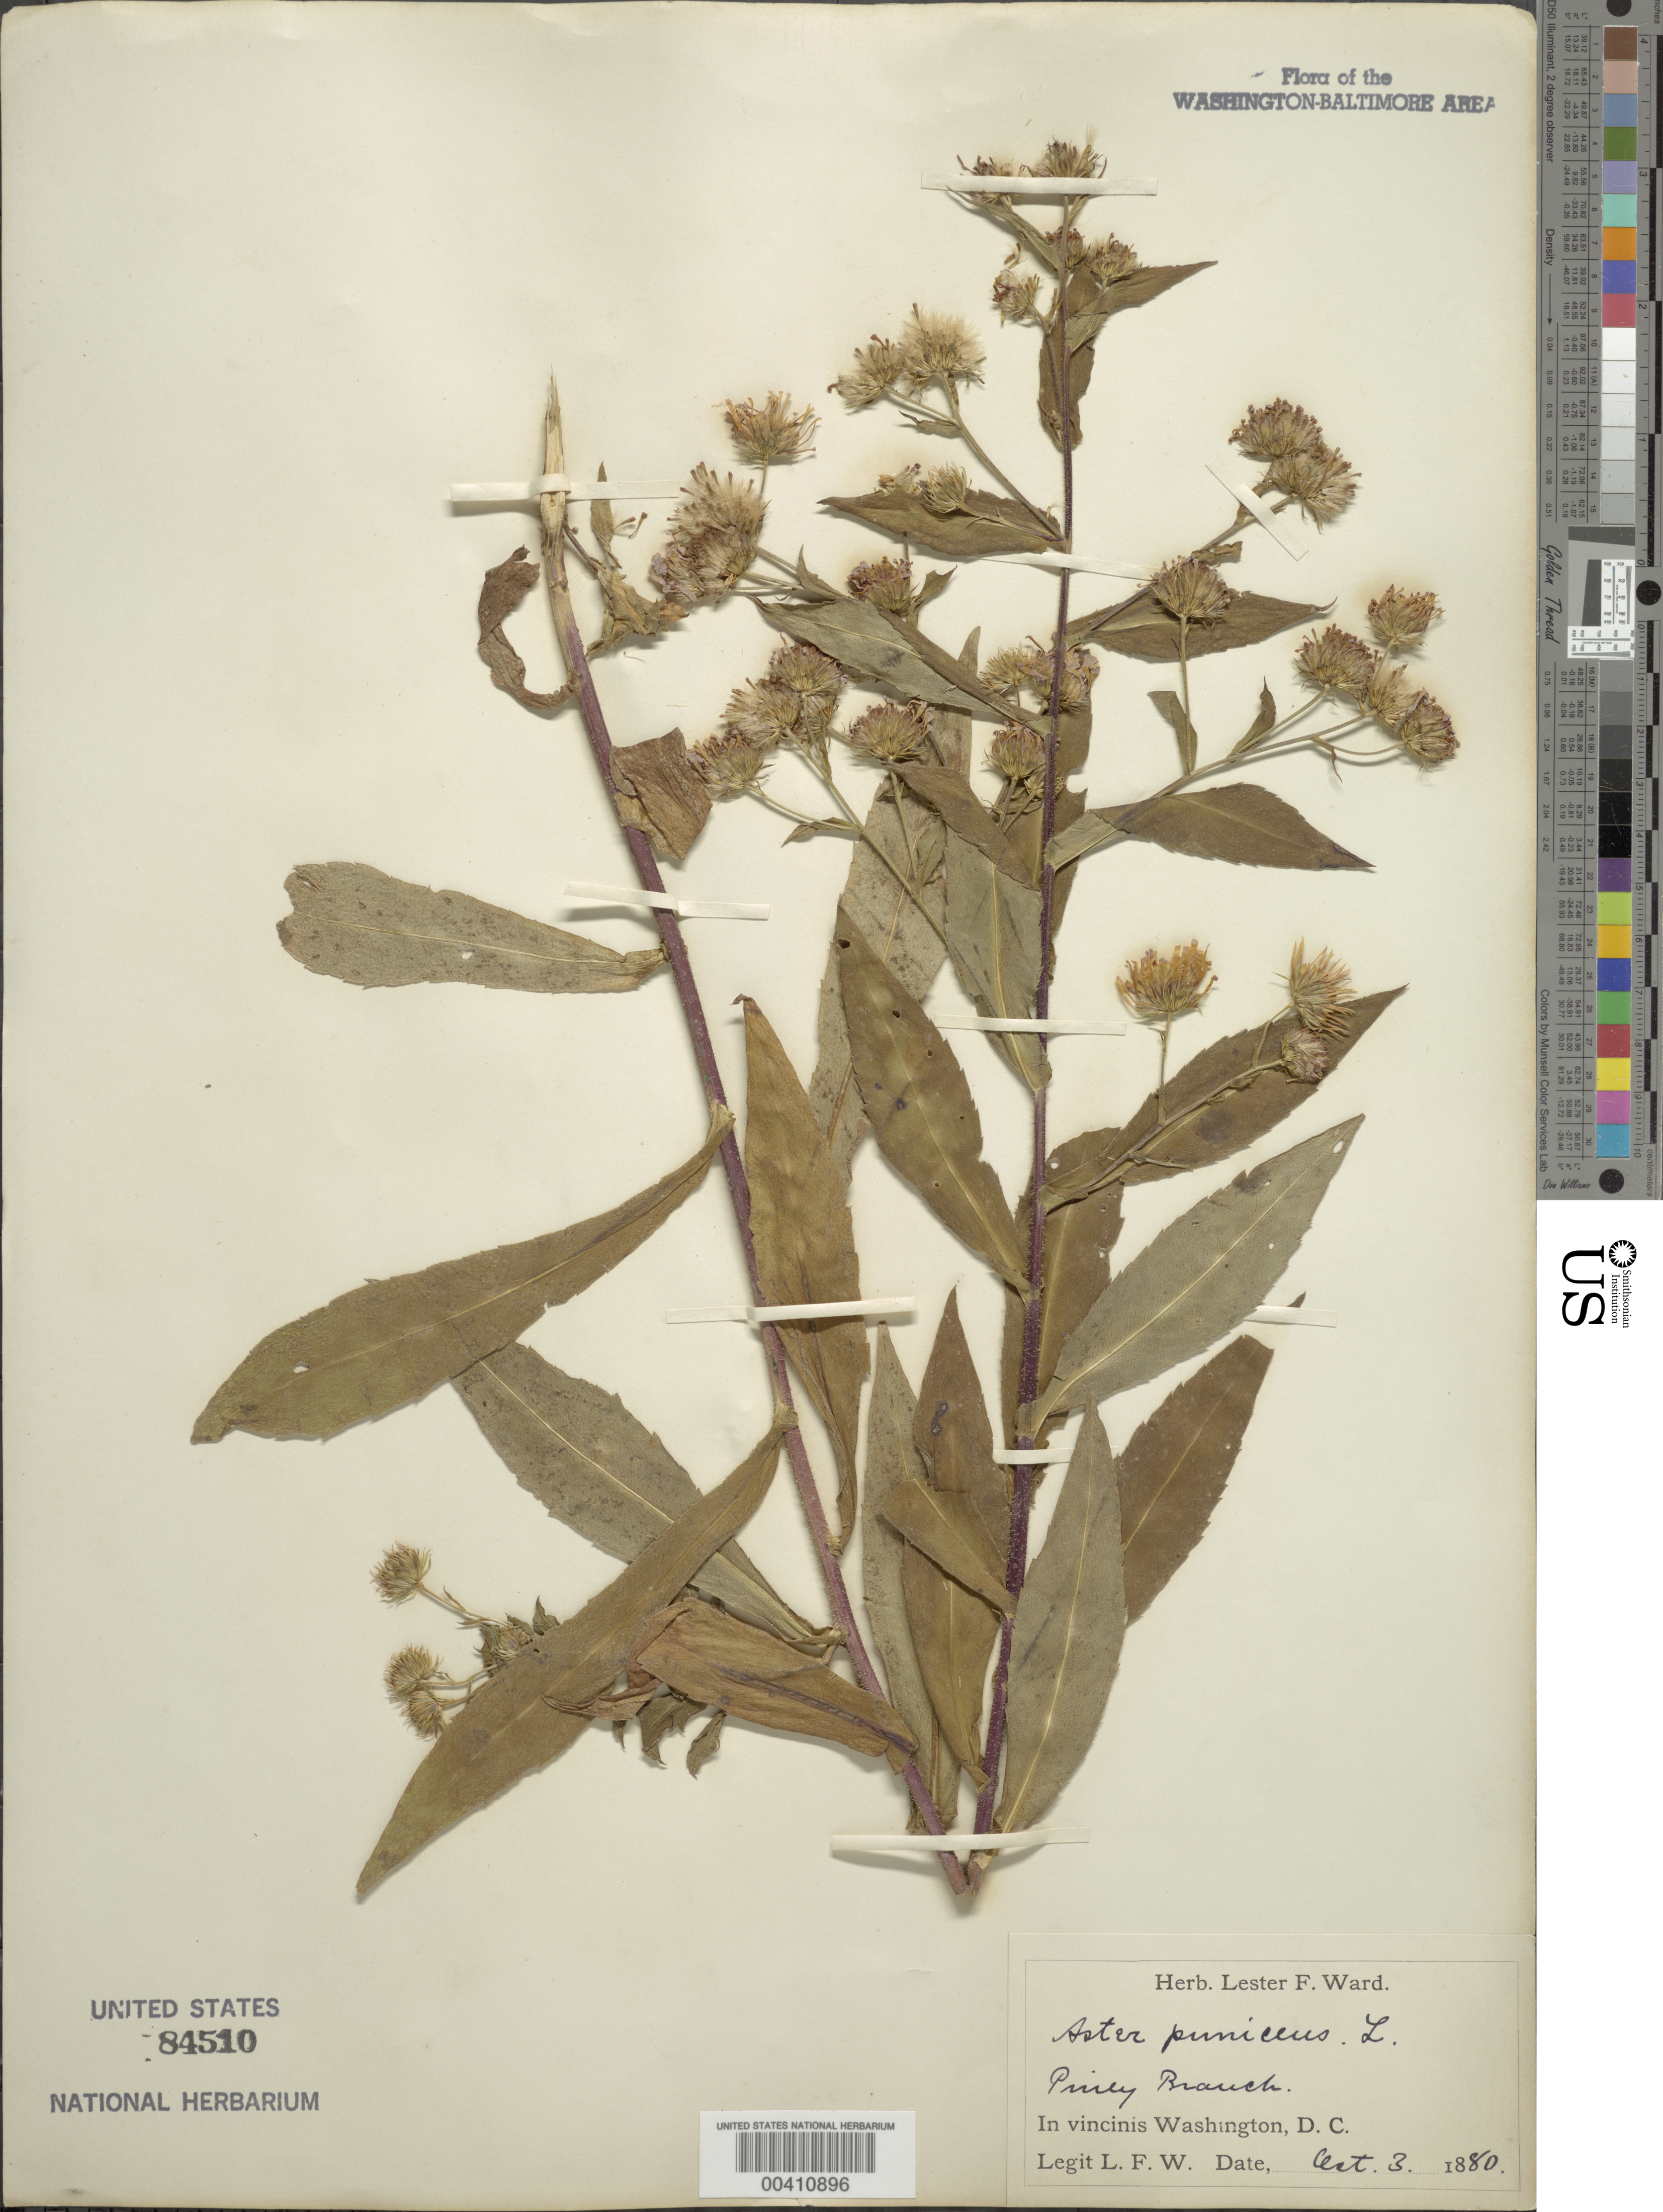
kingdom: Plantae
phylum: Tracheophyta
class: Magnoliopsida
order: Asterales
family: Asteraceae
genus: Symphyotrichum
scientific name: Symphyotrichum puniceum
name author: (L.) Á. Löve & D. Löve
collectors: L. F. Ward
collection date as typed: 03 Oct 1880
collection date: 1880-10-03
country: United States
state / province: District of Columbia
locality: Piney Branch Rock Creek Park & vicinity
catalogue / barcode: US 84510